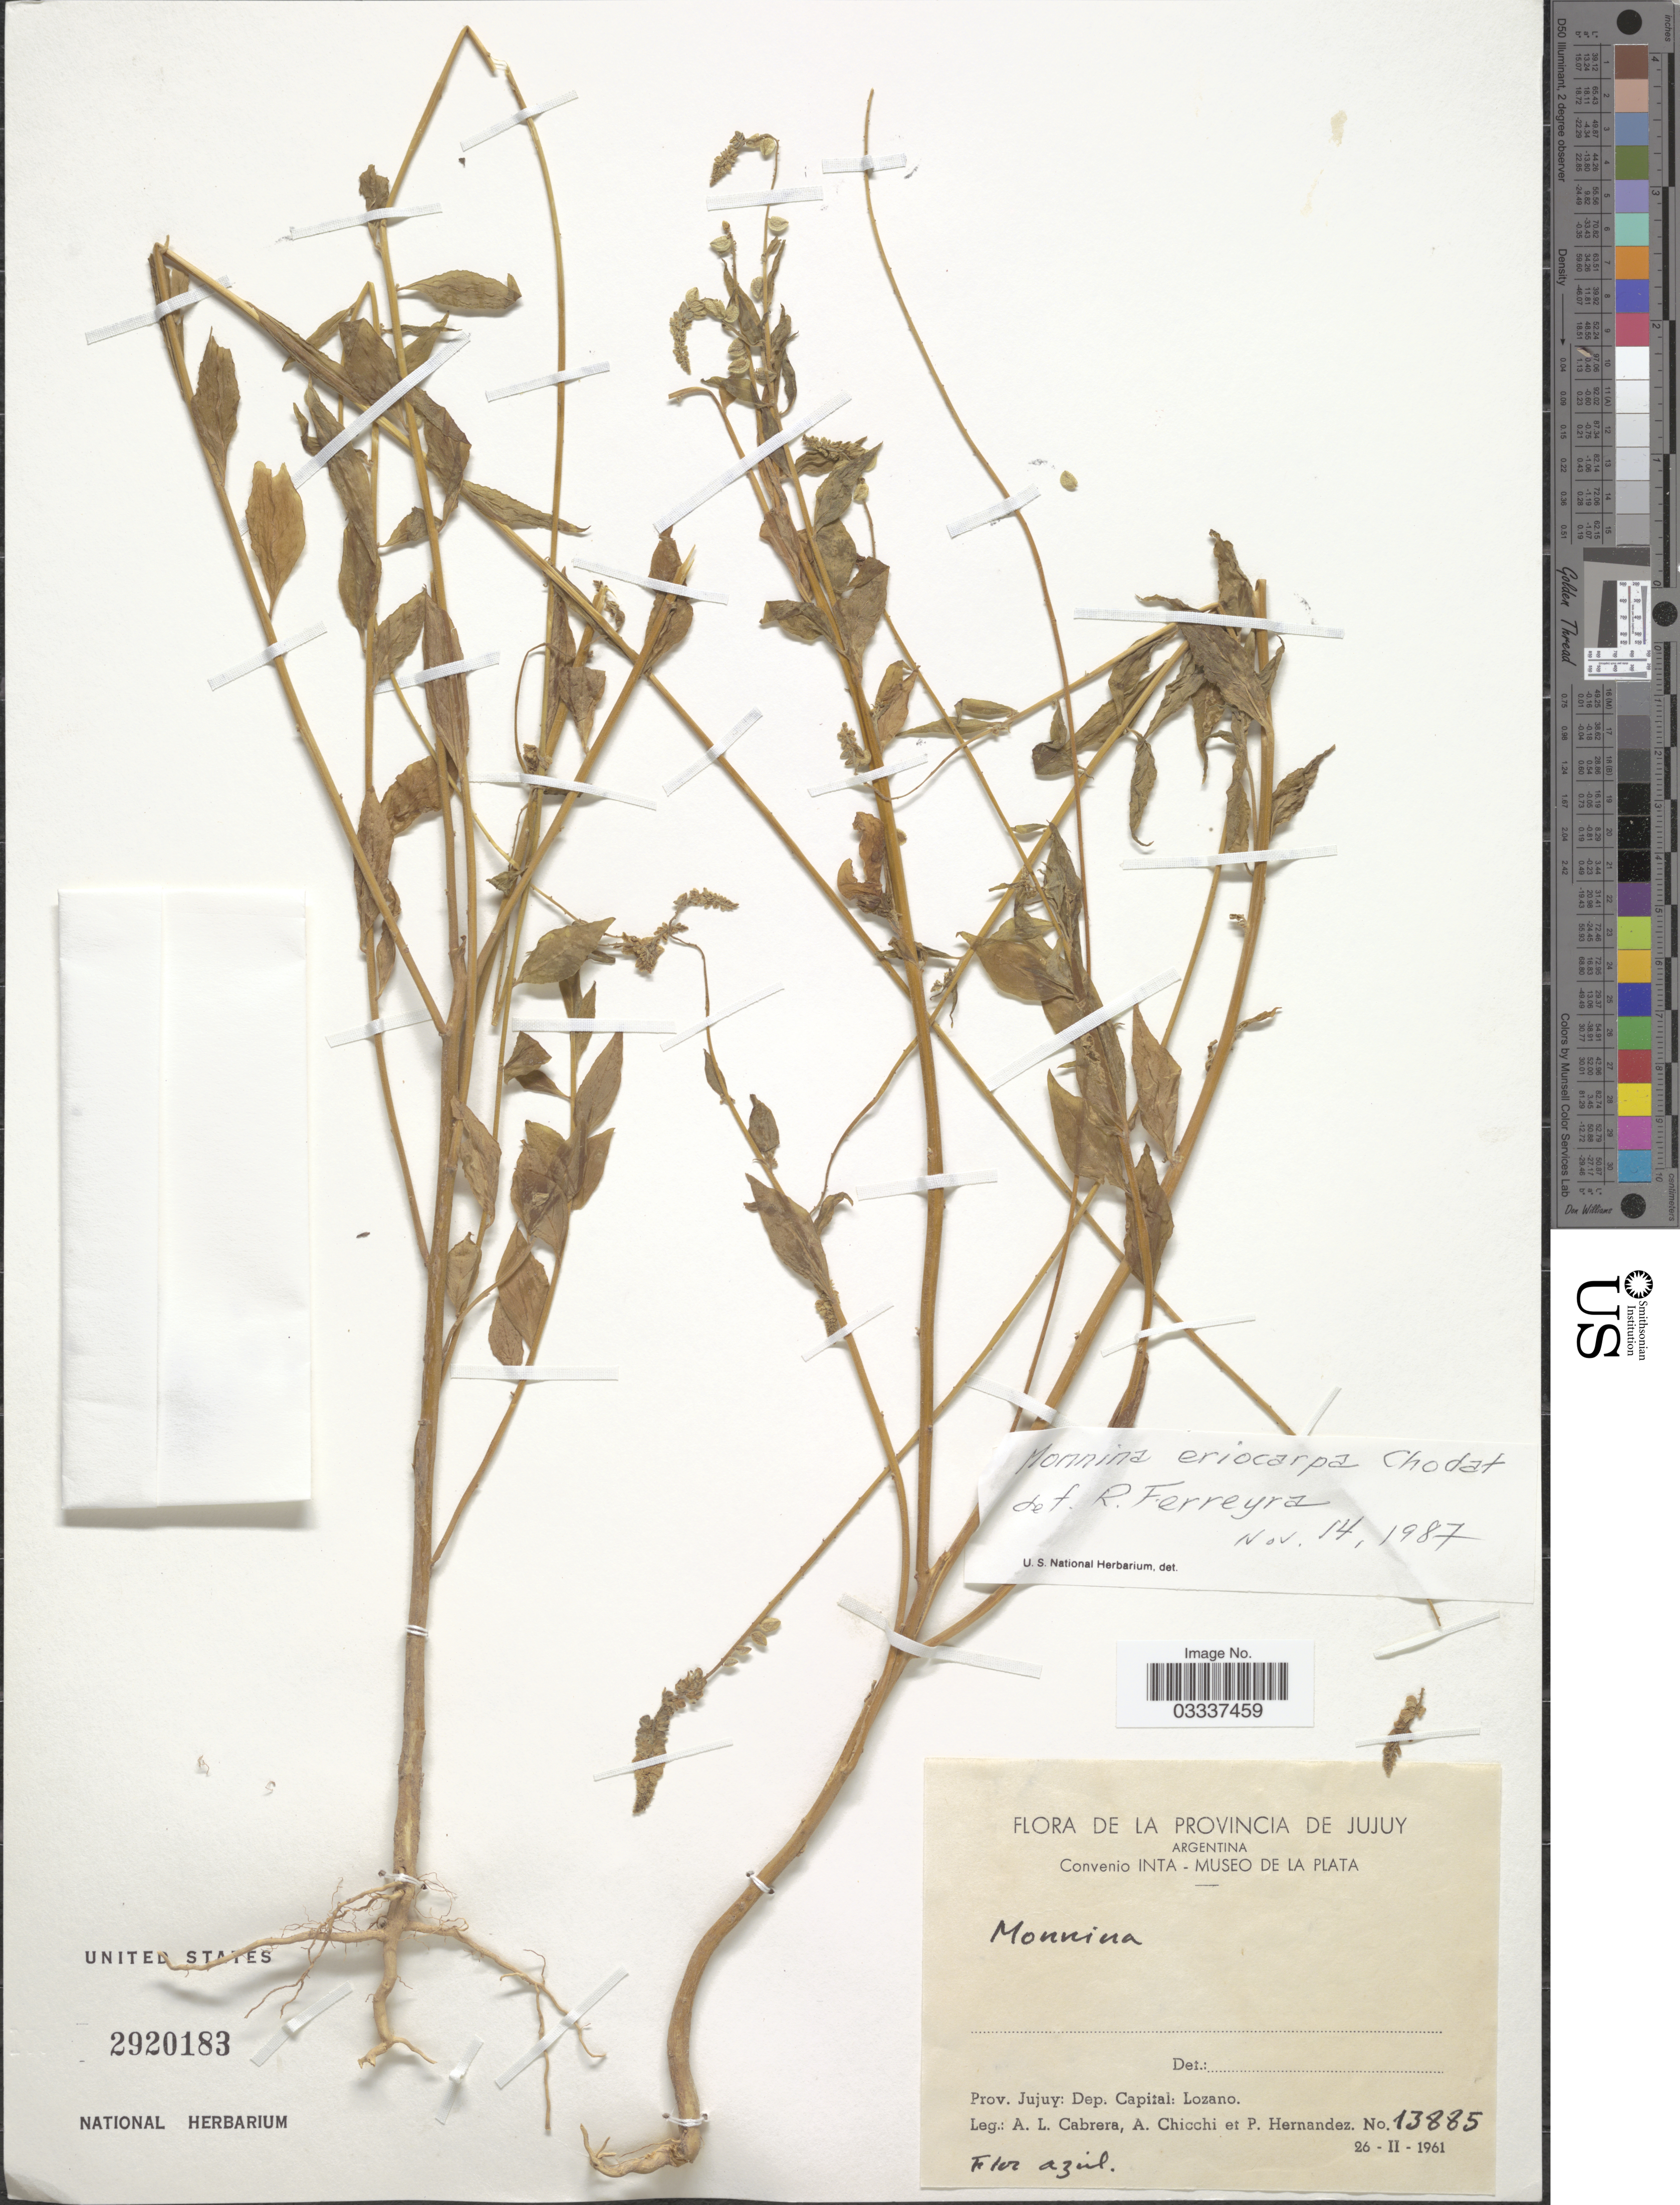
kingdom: Plantae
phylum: Tracheophyta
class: Magnoliopsida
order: Fabales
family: Polygalaceae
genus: Monnina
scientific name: Monnina erioclada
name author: Gand.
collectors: A. L. Cabrera, A. Chicchi & P. Hernandez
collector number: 13885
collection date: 1961-02-26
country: Argentina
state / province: Jujuy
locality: Dep. Capital: Lozano.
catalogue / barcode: US 2920183